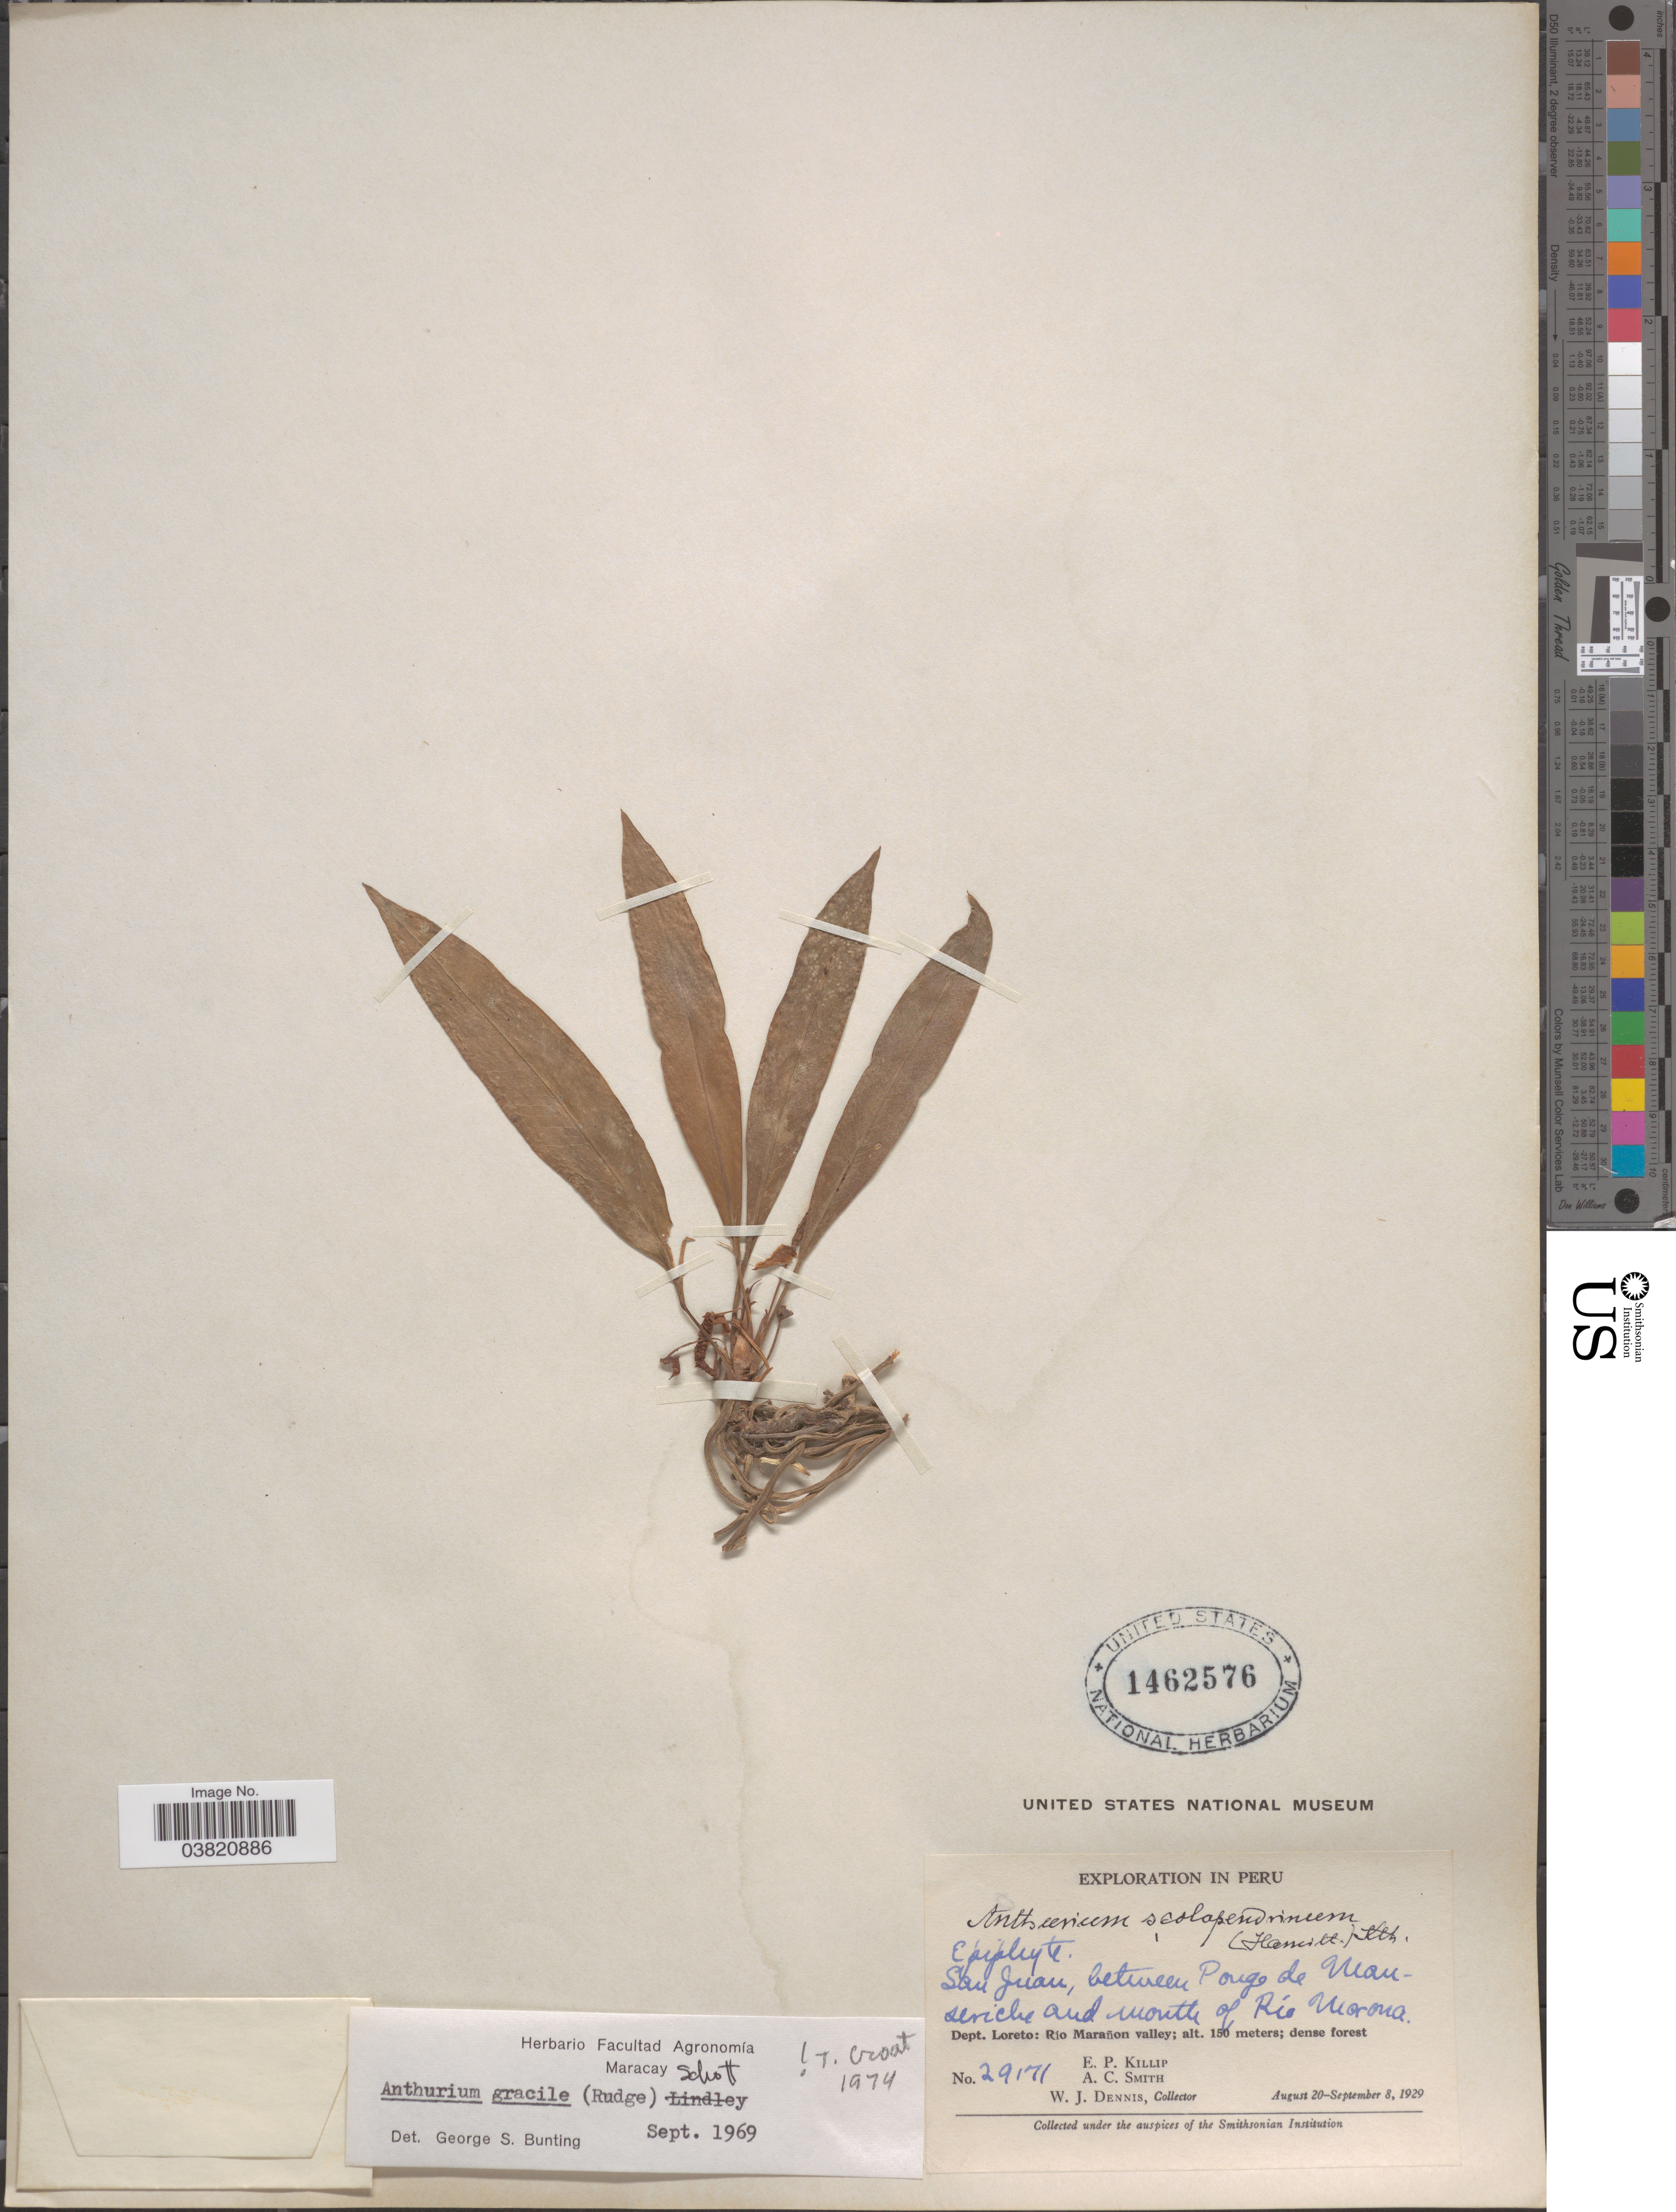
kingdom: Plantae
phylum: Tracheophyta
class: Liliopsida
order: Alismatales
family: Araceae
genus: Anthurium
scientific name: Anthurium gracile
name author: (Rudge) Schott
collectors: E. P. Killip, A. C. Smith & W. J. Dennis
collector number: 29171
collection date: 1929-08-20/1929-09-08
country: Peru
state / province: Loreto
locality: San Juan, between Pongo de Manseriche and mouth of Río Morona. Dept. Loreto: Río Marañon valley.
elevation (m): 150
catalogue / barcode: US 1462576